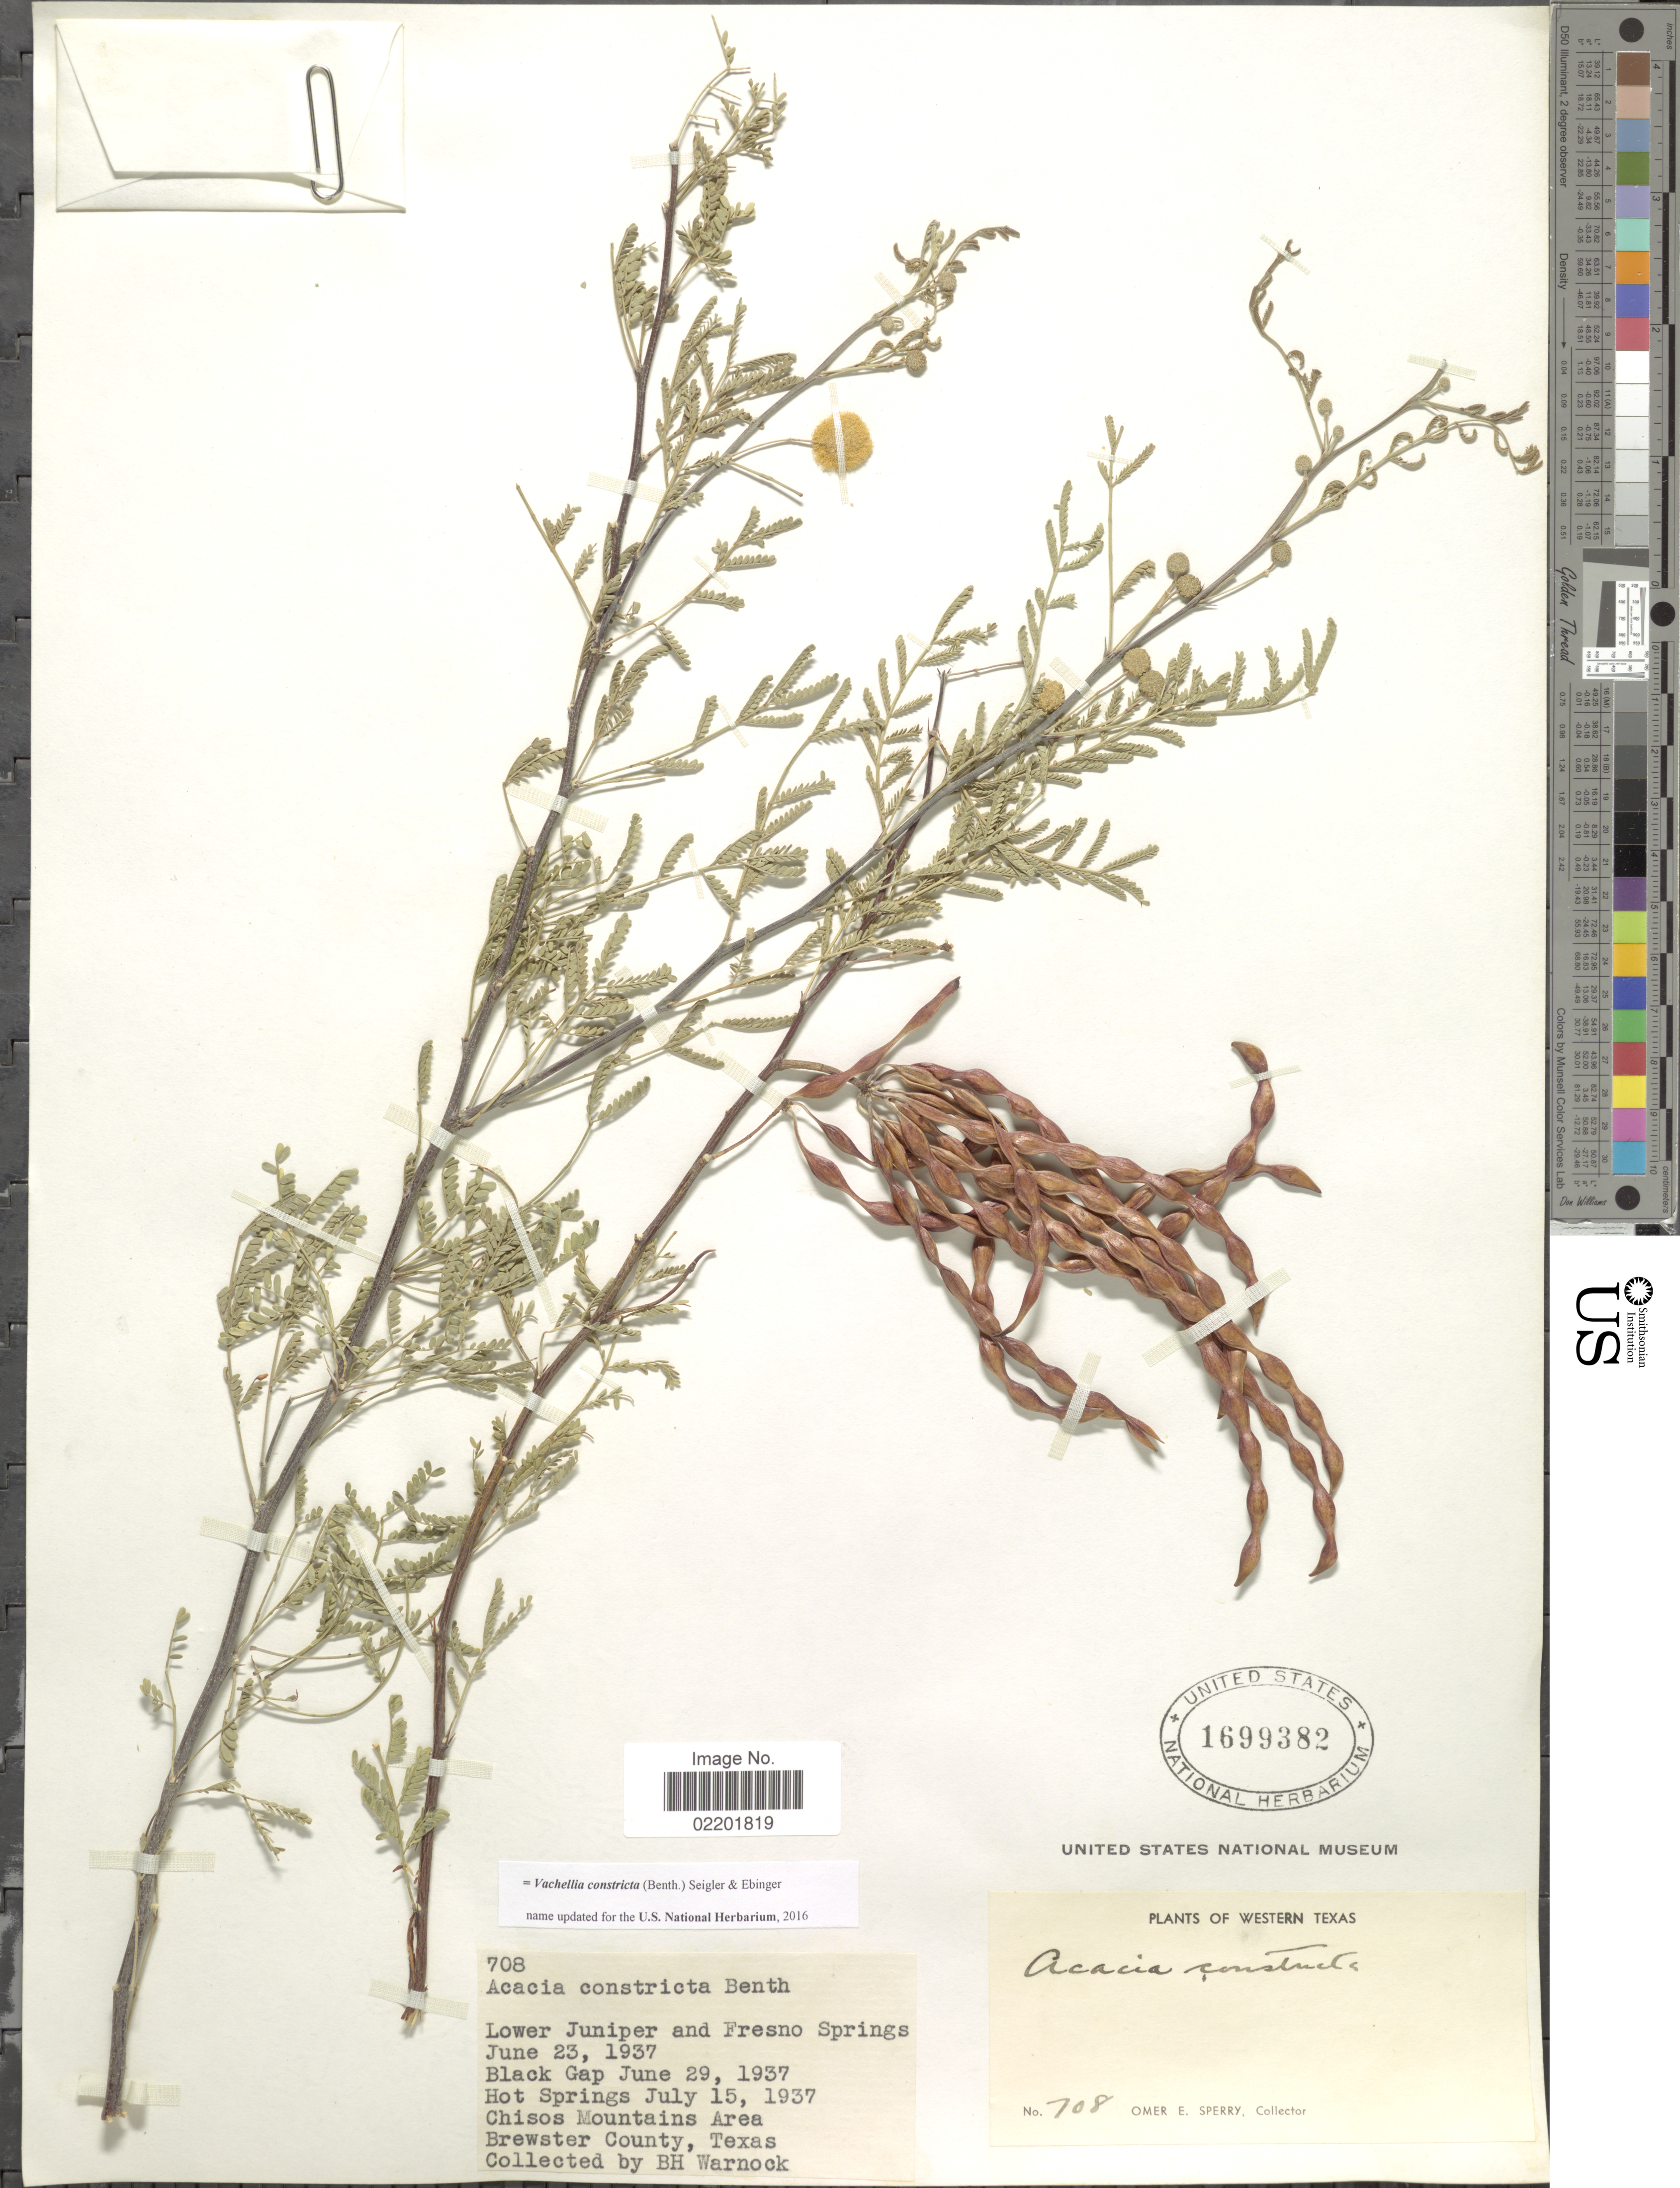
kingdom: Plantae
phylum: Tracheophyta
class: Magnoliopsida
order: Fabales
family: Fabaceae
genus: Vachellia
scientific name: Vachellia constricta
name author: (Benth.) Seigler & Ebinger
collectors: B. H. Warnock & O. E. Sperry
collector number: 708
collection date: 1937-06-23/1937-07-15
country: United States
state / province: Texas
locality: Western Texas, Lower Juniper and Fresno Springs, Black Gap, Hot Springs, Chisos Mountains Area, Brewster County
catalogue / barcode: US 1699382